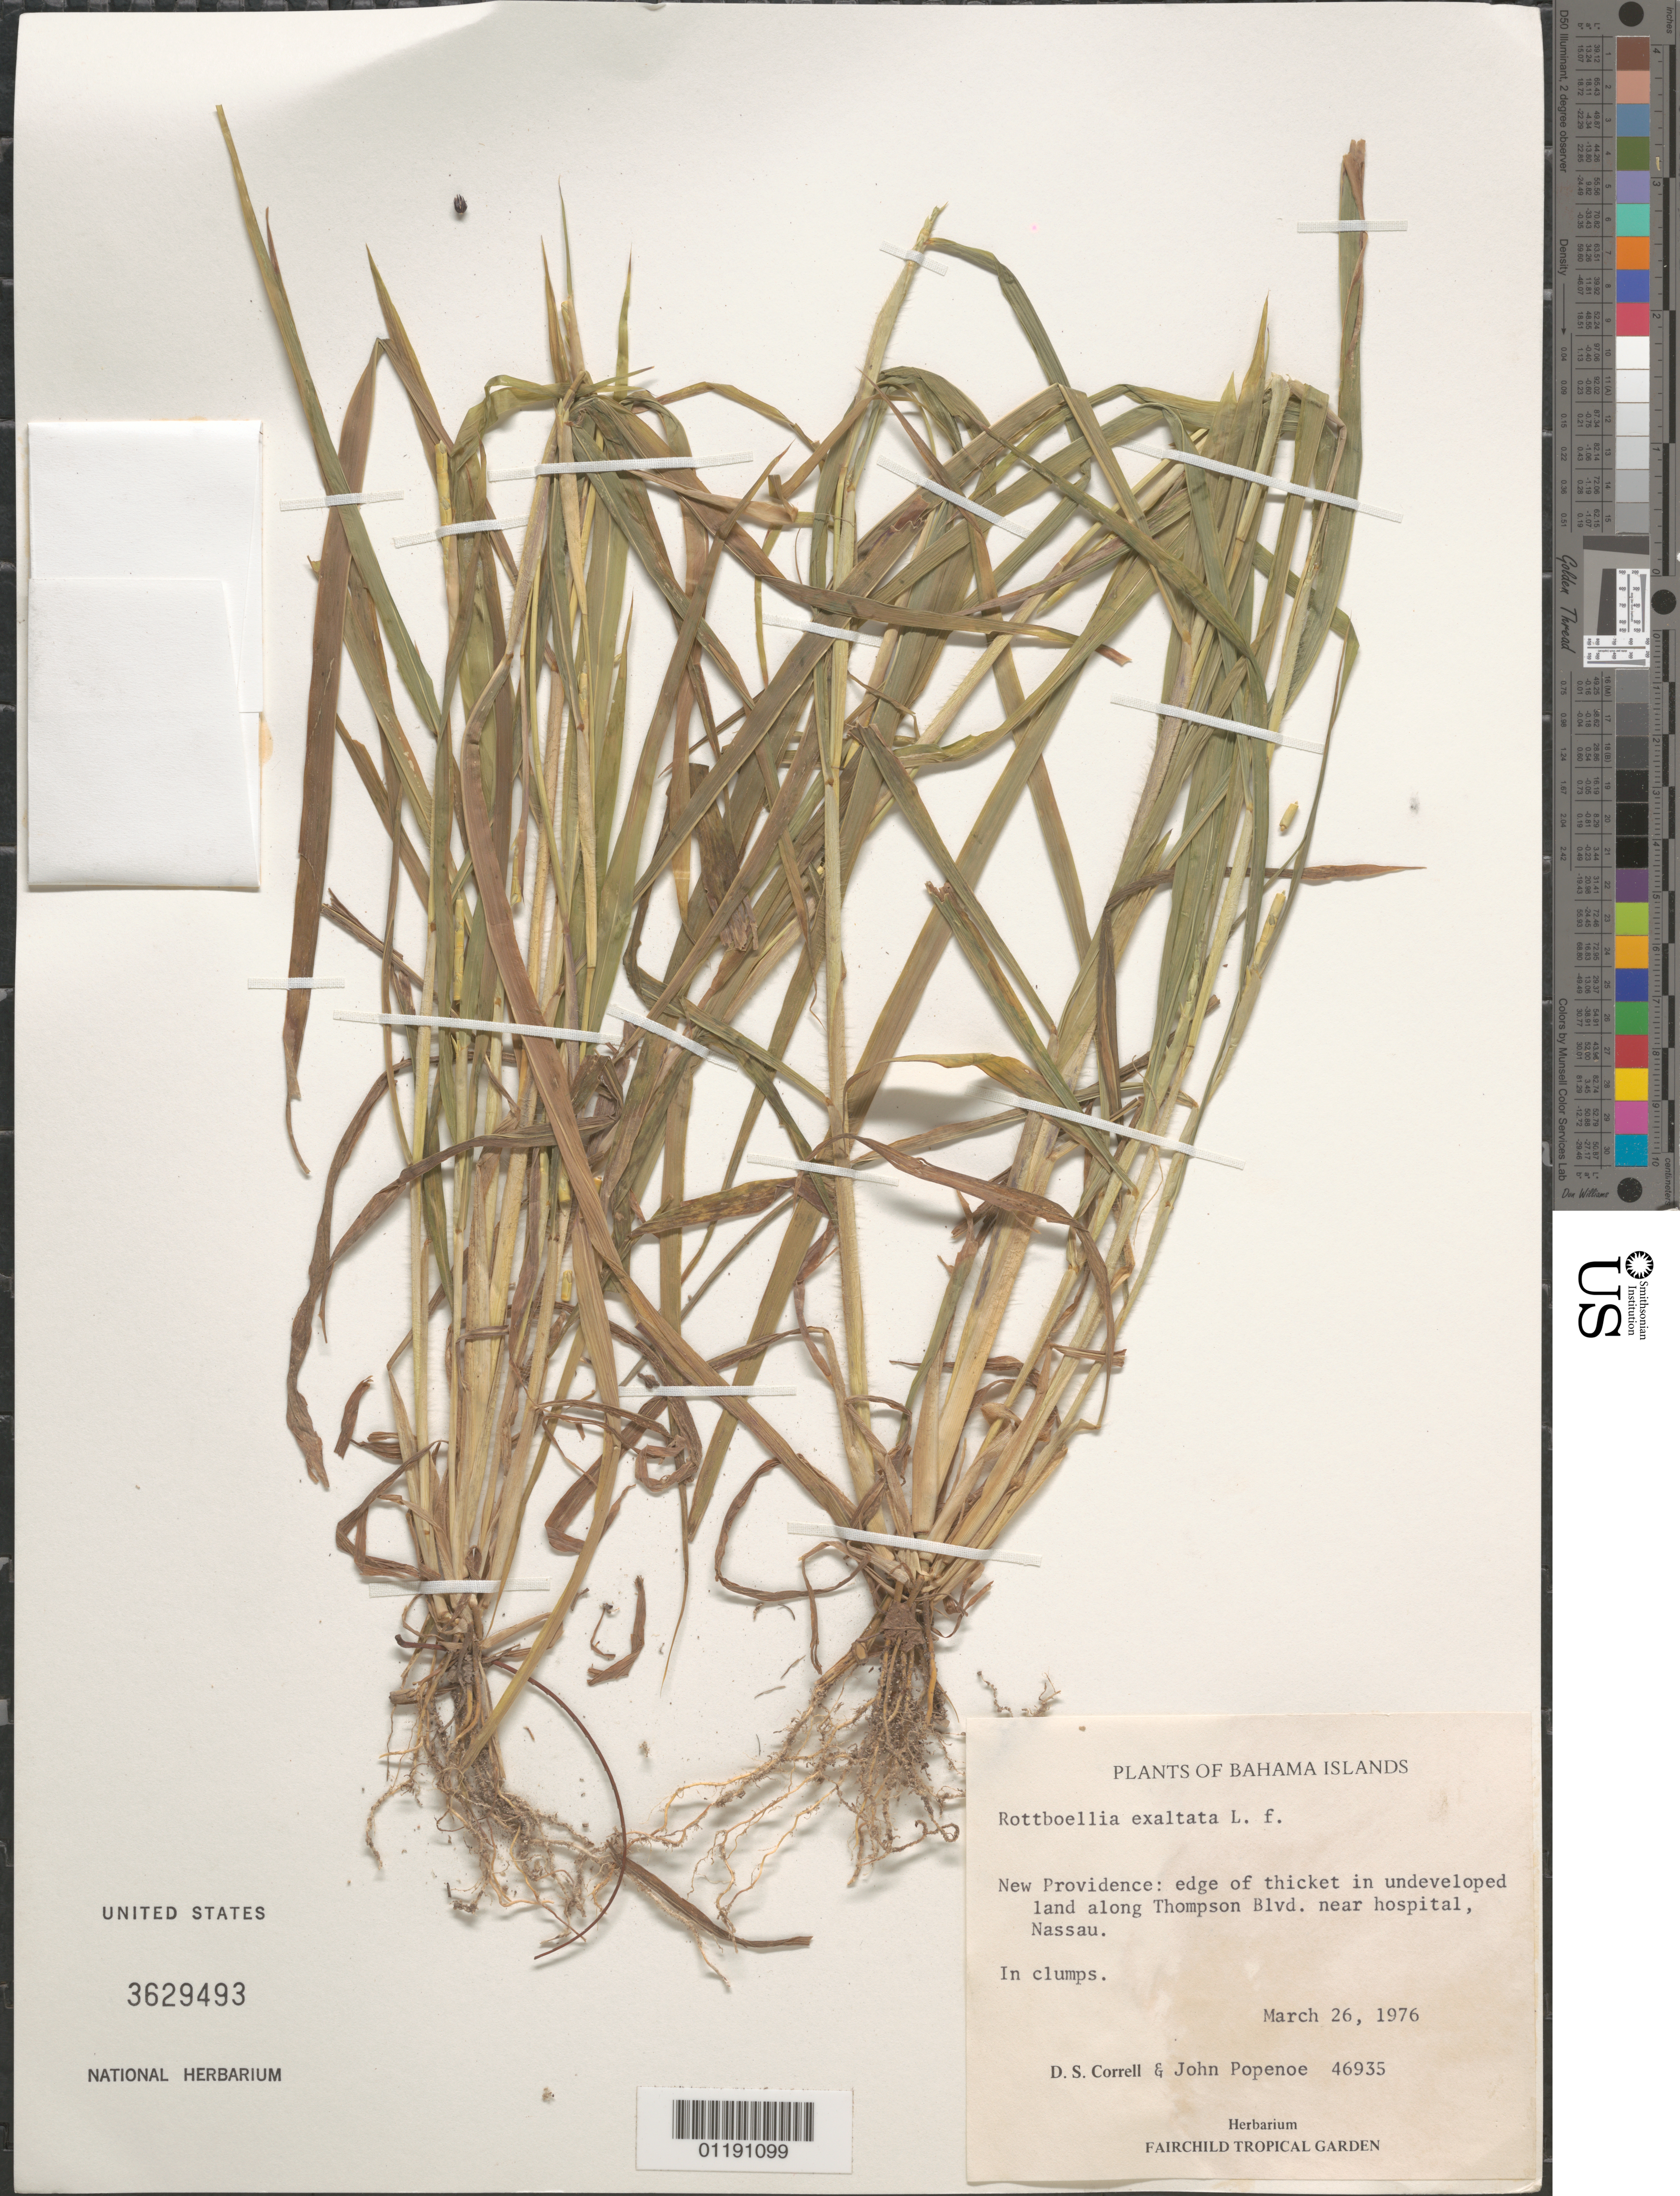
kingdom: Plantae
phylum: Tracheophyta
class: Liliopsida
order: Poales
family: Poaceae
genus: Rottboellia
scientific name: Rottboellia cochinchinensis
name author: (Lour.) Clayton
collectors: D. S. Correll & J. Popenoe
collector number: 46935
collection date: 1976-03-26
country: Bahamas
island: New Providence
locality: Edge of thicket in undeveloped land along Thompson Blvd. near hospital, Nassau.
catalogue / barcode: US 3629493